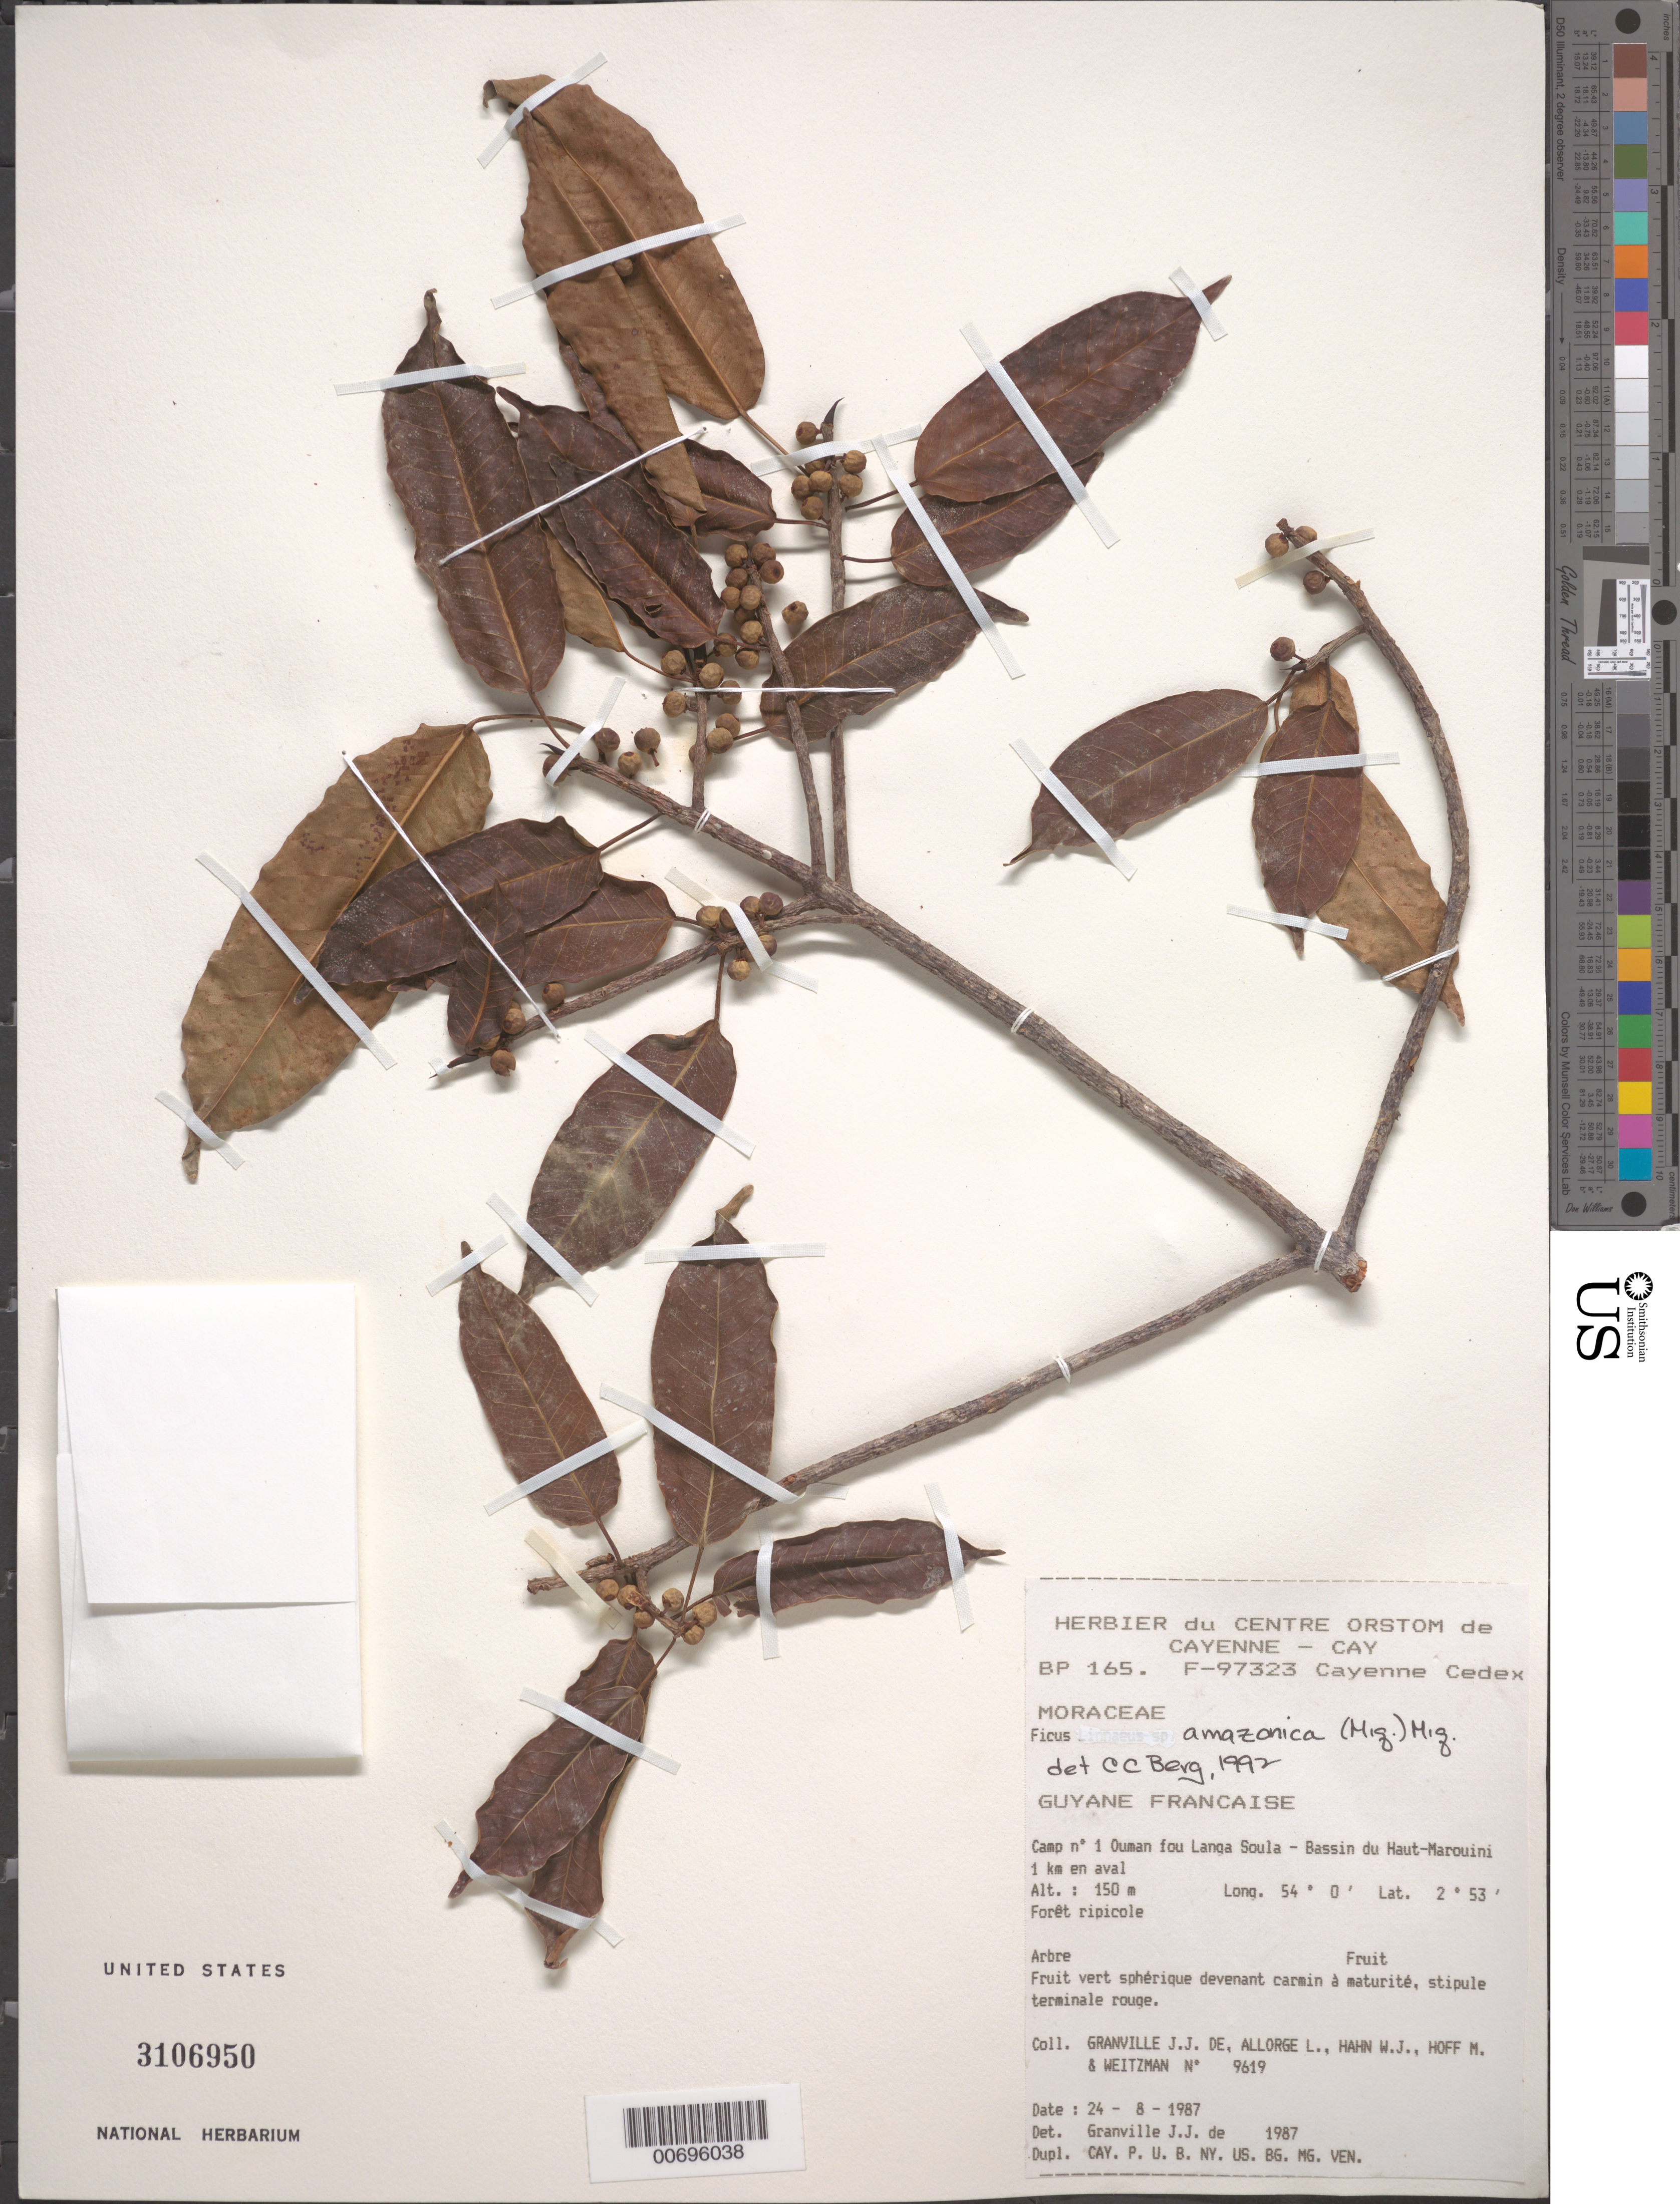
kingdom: Plantae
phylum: Tracheophyta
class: Magnoliopsida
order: Rosales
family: Moraceae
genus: Ficus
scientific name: Ficus amazonica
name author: (Miq.) Miq.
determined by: Berg, C. C.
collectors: J.-J. de Granville, L. Allorge, W. J. Hahn, M. Hoff & A. L. Weitzman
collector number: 9619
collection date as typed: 24-Aug-87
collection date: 1987-08-24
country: French Guiana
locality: Ouman fou Langa Soula, Camp #1, Bassin du Haut-Marouini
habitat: Forêt ripicole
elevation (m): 150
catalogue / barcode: US 3106950